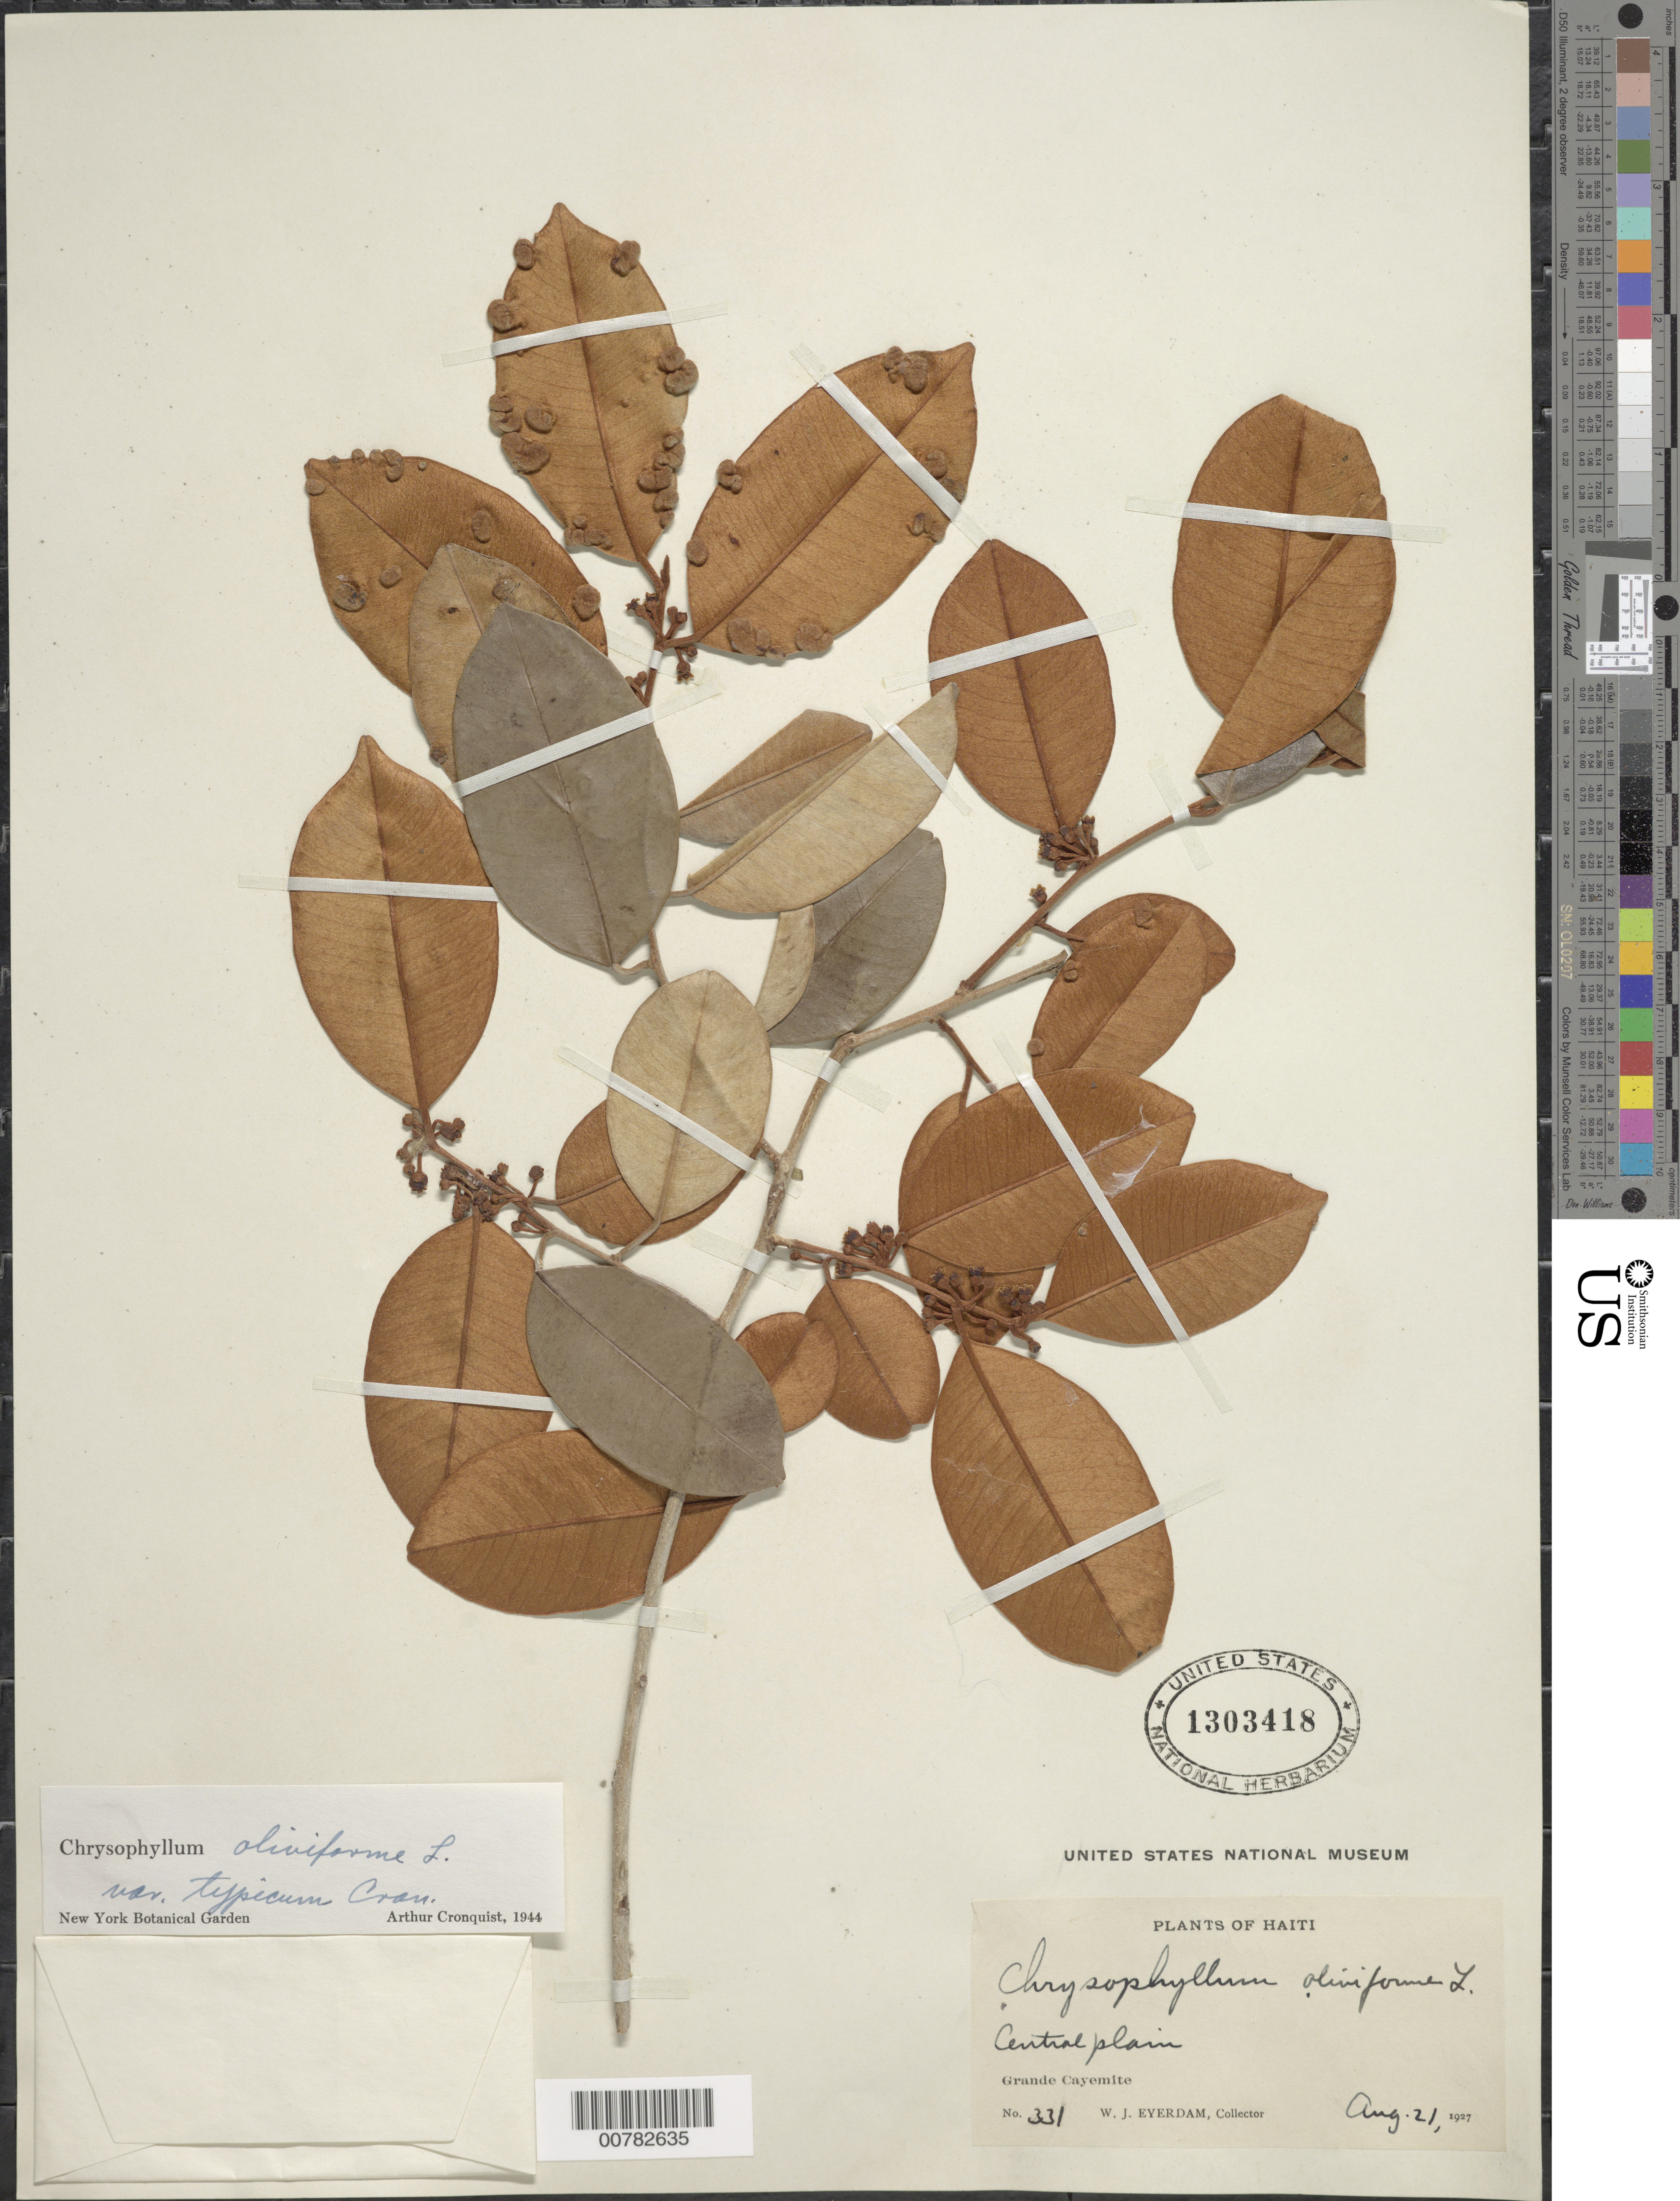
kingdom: Plantae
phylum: Tracheophyta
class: Magnoliopsida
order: Ericales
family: Sapotaceae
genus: Chrysophyllum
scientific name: Chrysophyllum oliviforme subsp. oliviforme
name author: L.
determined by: Cronquist, A. J.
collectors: W. J. Eyerdam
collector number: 331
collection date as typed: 21 Aug 1927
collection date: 1927-08-21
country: Haiti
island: Hispaniola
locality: Grande Cayemite, Central Plain.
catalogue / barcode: US 1303418